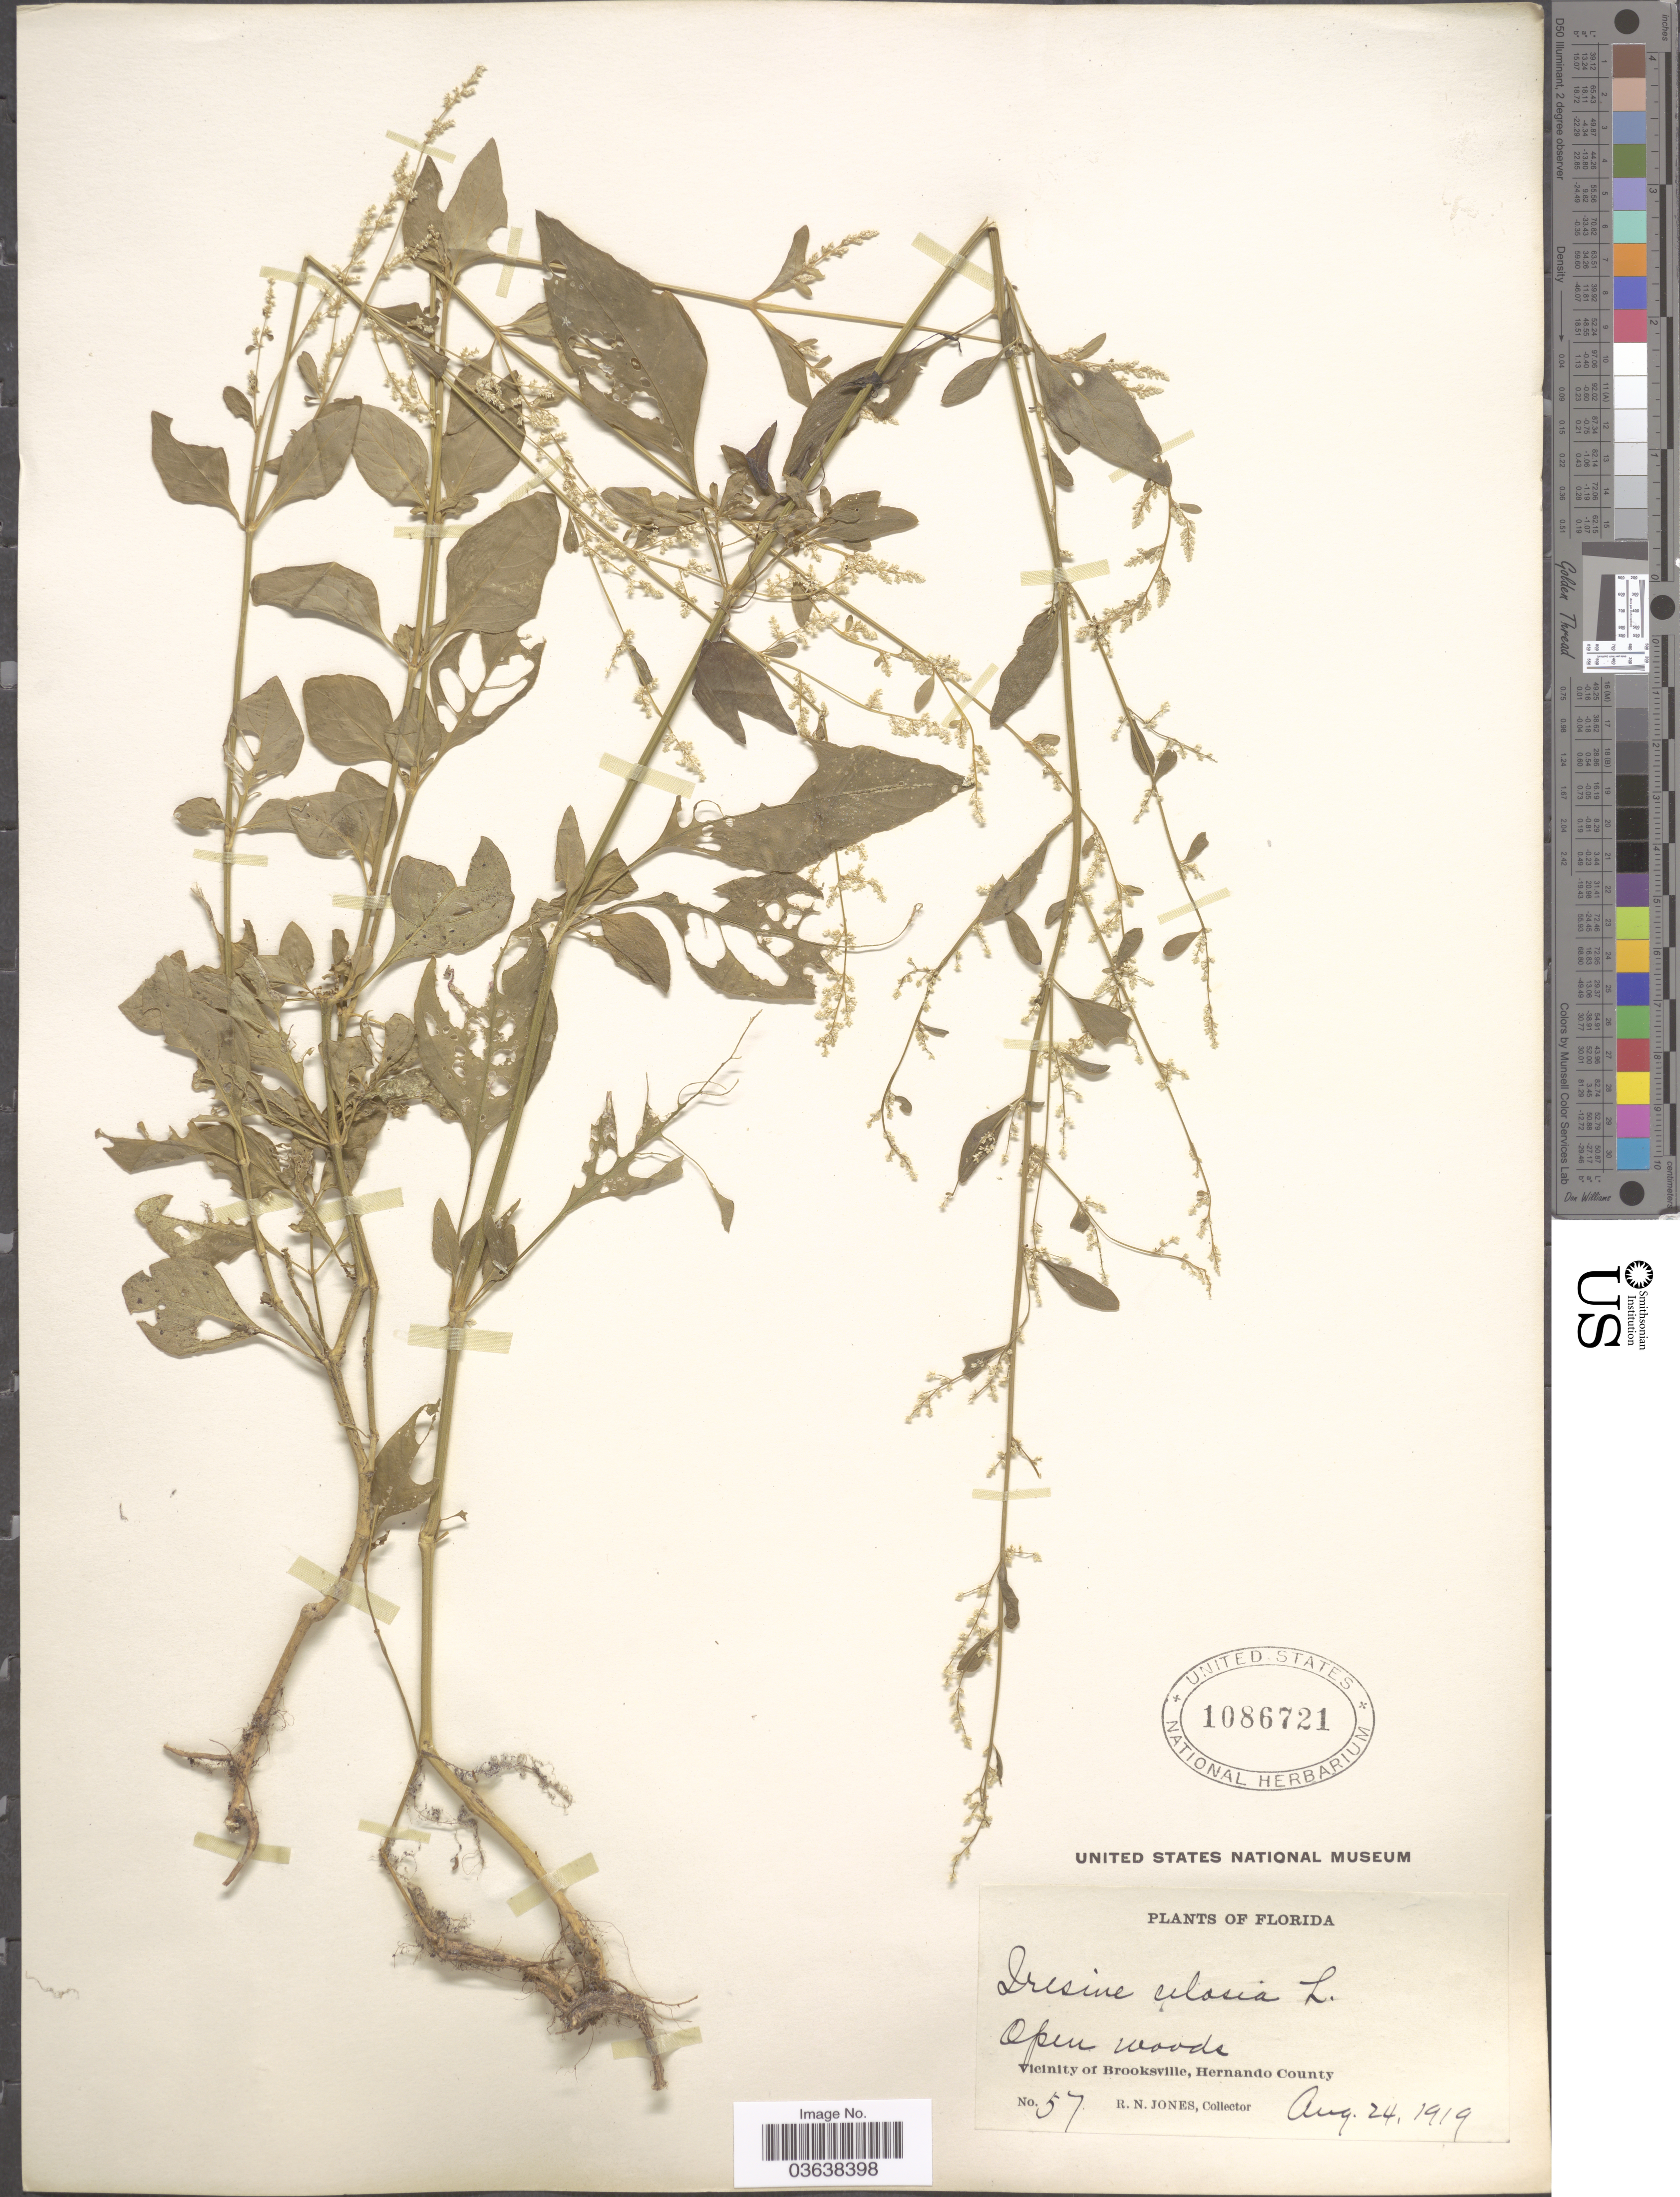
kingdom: Plantae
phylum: Tracheophyta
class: Magnoliopsida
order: Caryophyllales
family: Amaranthaceae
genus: Iresine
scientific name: Iresine celosia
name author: L.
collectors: R. N. Jones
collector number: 57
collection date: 1919-08-24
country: United States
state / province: Florida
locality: Vicinity of Brooksville, Hernando County.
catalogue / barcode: US 1086721